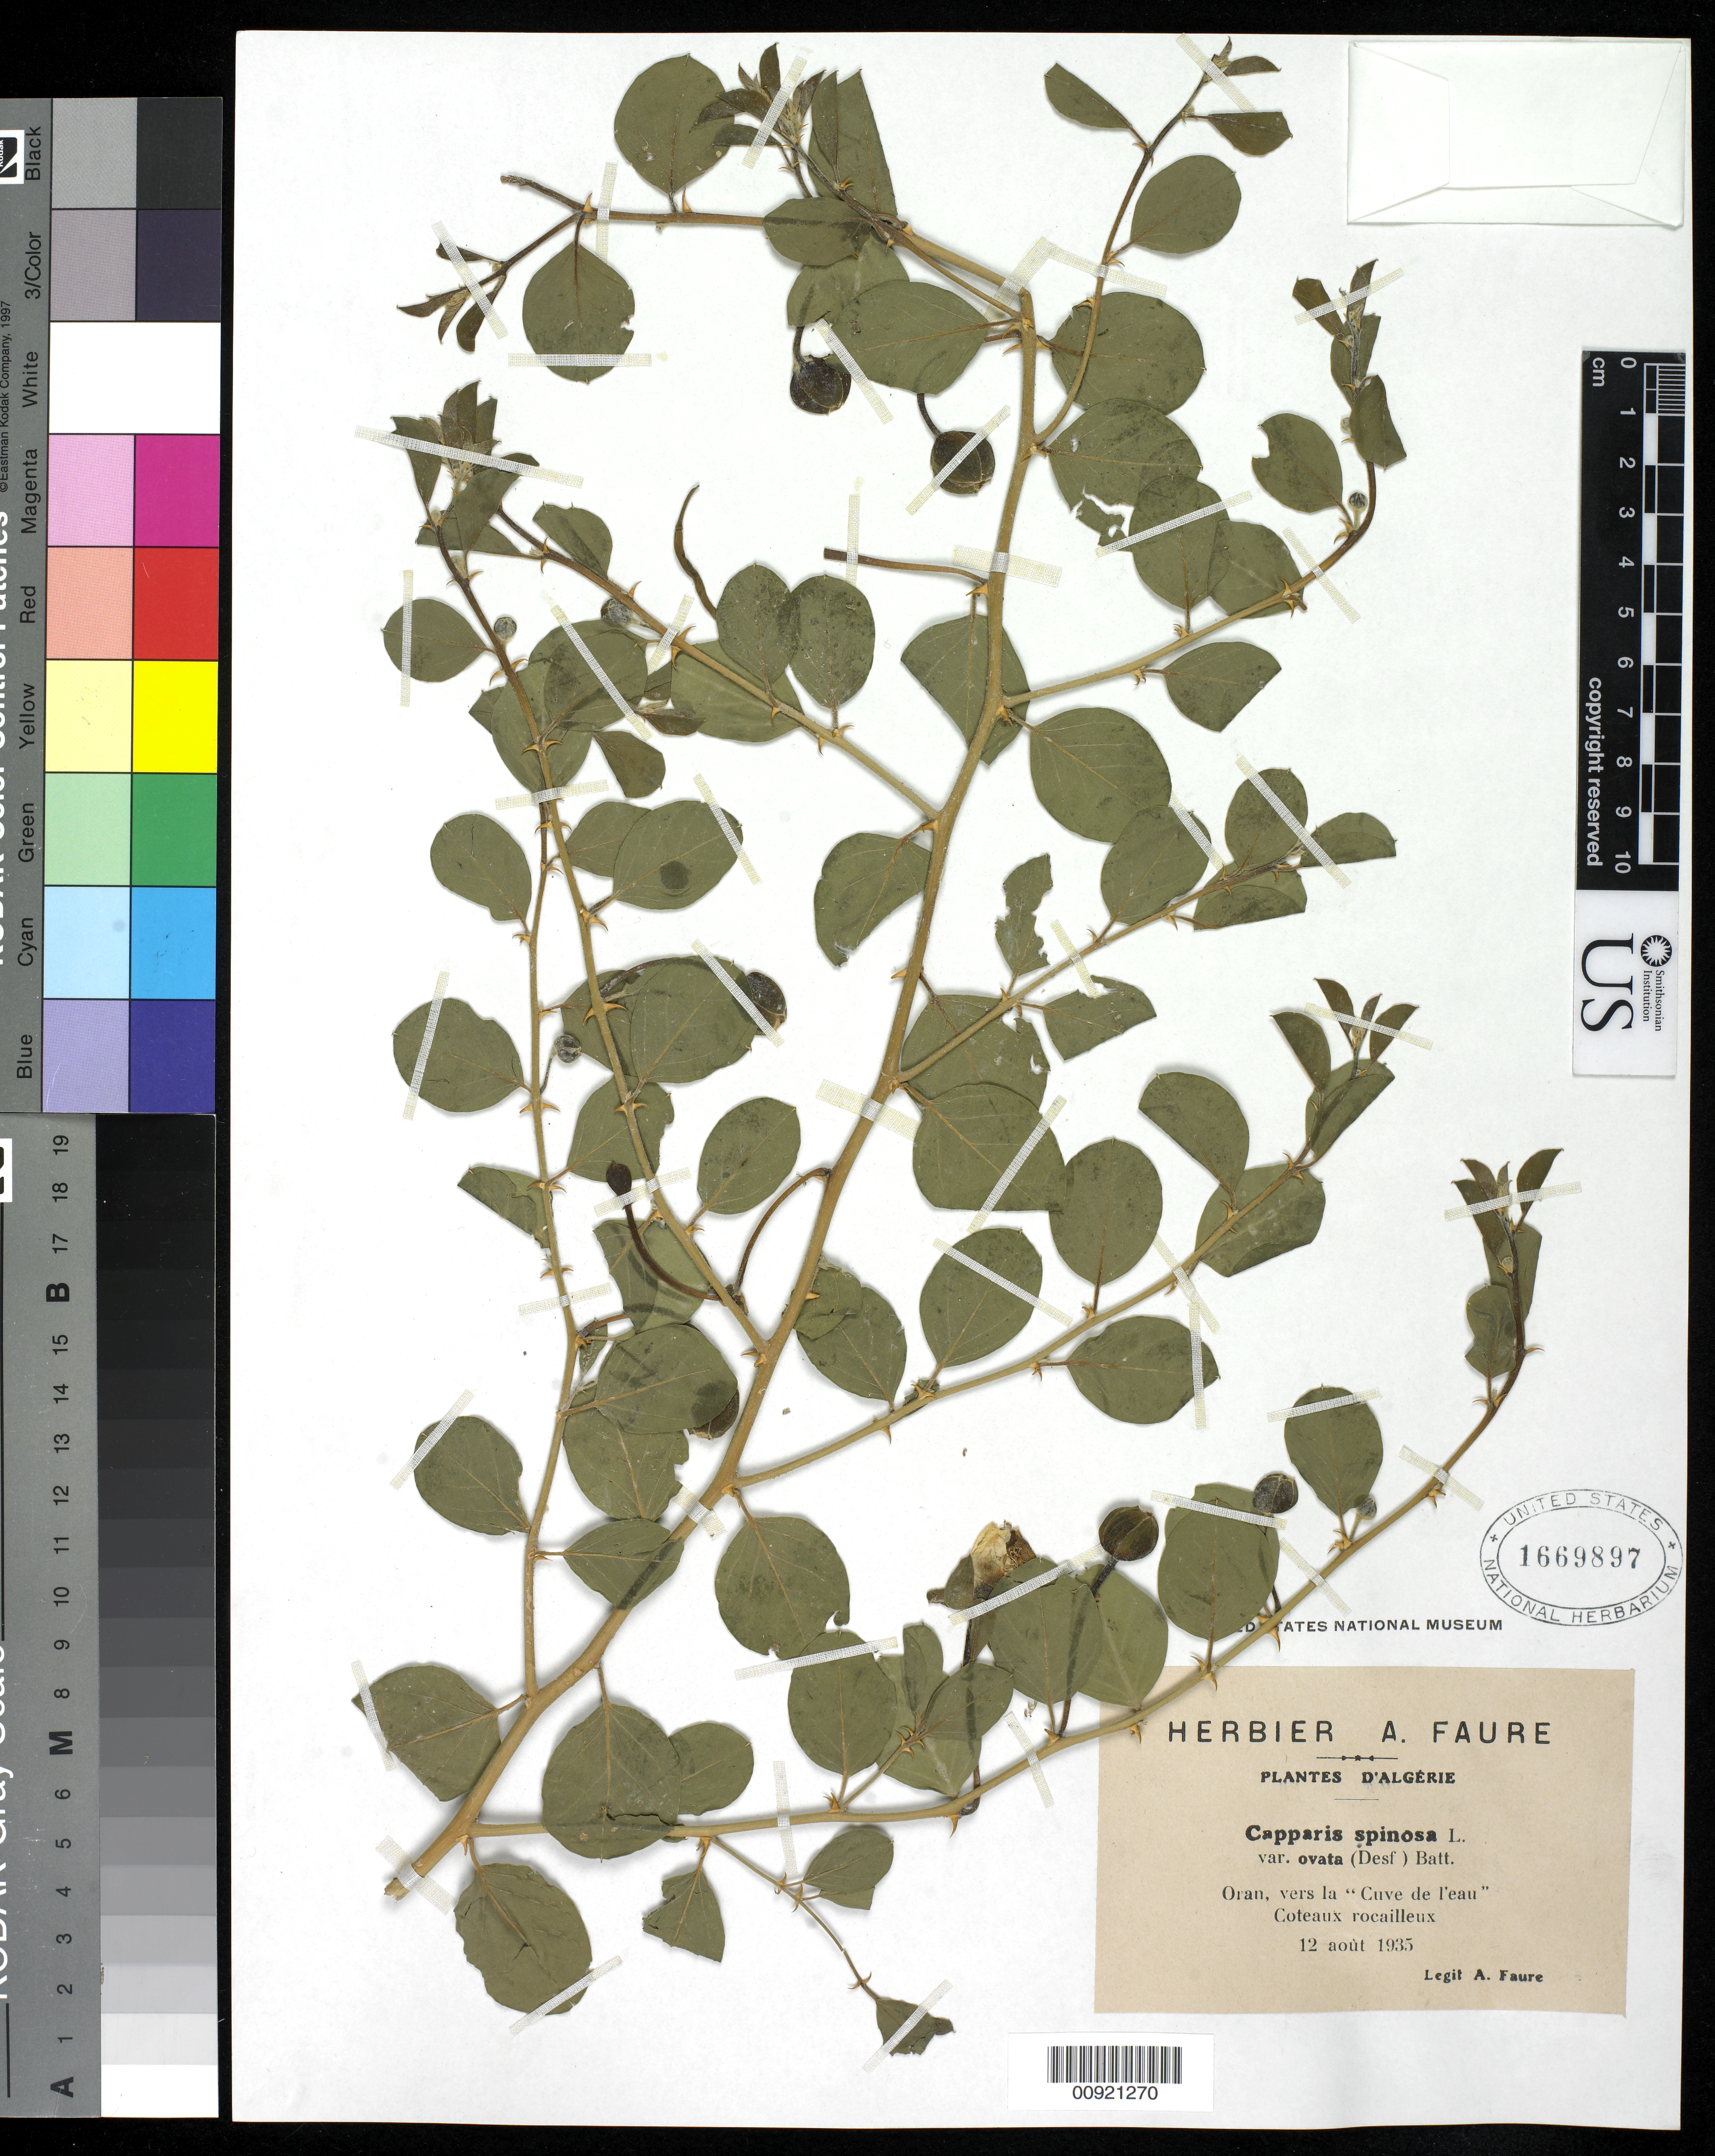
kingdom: Plantae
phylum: Tracheophyta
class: Magnoliopsida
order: Brassicales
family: Capparaceae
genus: Capparis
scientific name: Capparis spinosa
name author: L.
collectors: A. Faure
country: Algeria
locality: Oran, vers la "Cuve de l'eau" Coteaux recailleux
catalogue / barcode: US 1669897